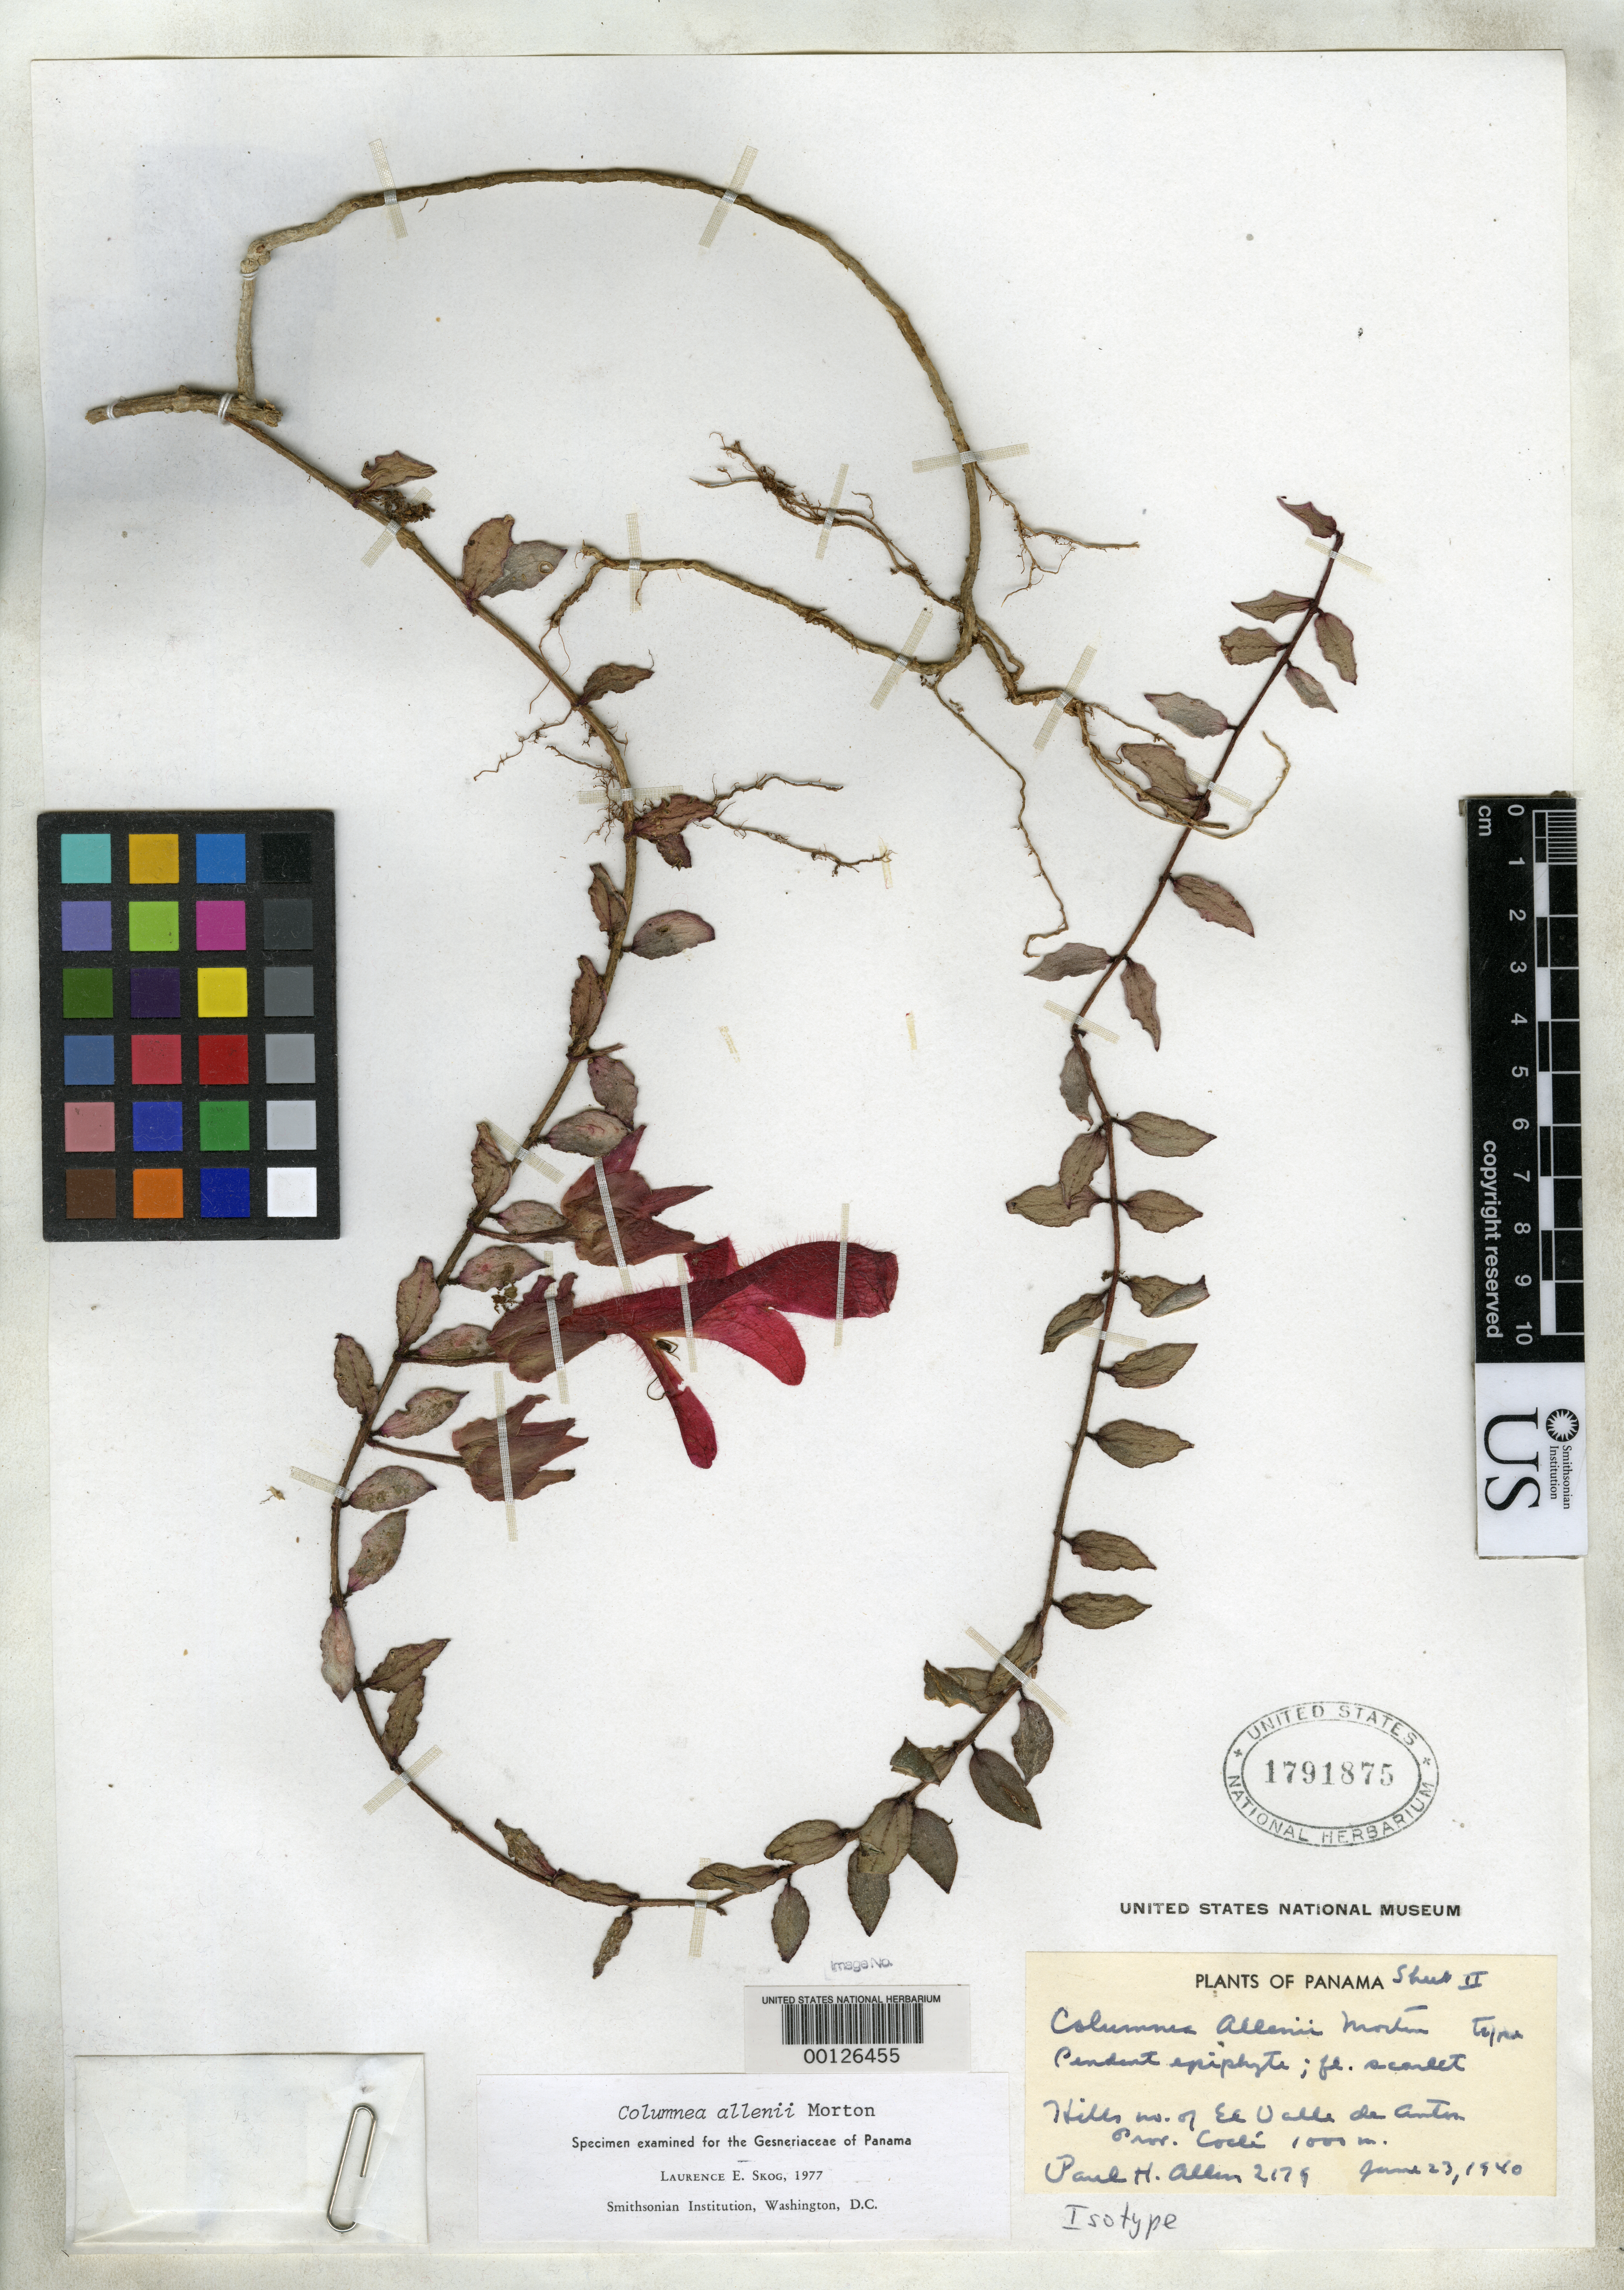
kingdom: Plantae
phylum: Tracheophyta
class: Magnoliopsida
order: Lamiales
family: Gesneriaceae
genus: Columnea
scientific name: Columnea allenii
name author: C.V. Morton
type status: Isotype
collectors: P. H. Allen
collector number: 2179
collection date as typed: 23 Jun 1940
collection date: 1940-06-23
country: Panama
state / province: Coclé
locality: Hills N of el Valle De Anton.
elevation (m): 1000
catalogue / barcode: US 1791875